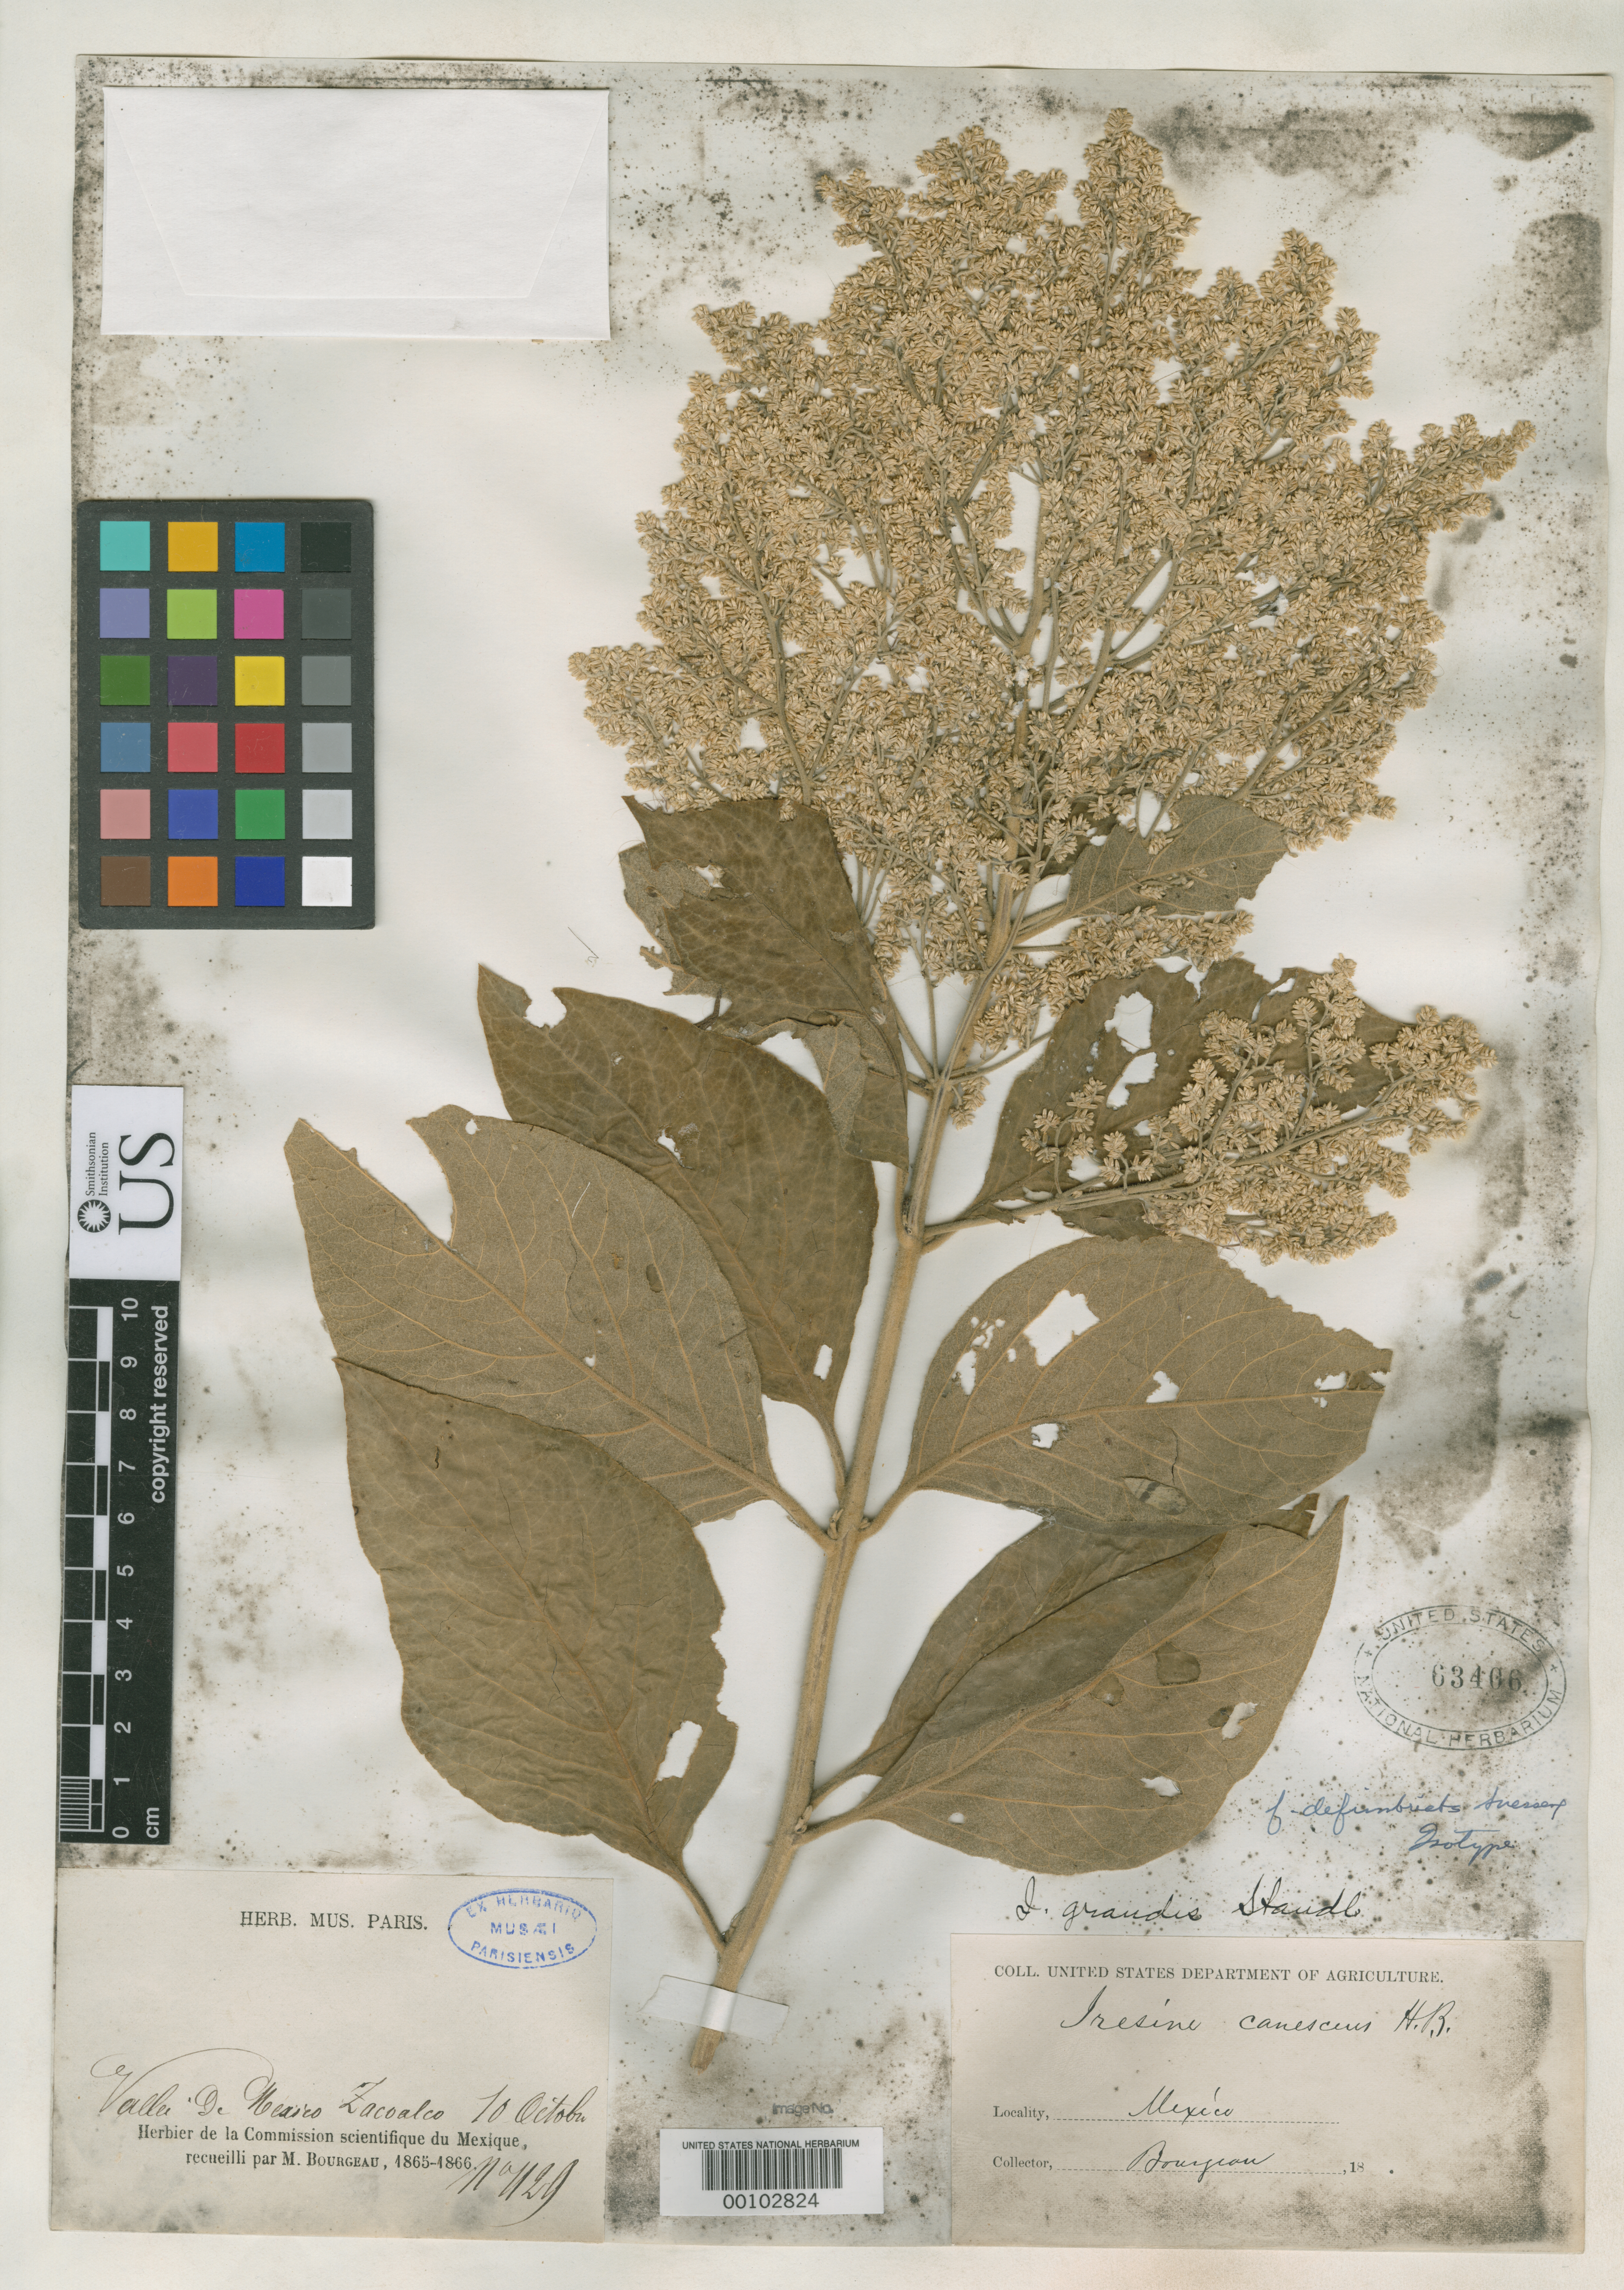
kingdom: Plantae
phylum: Tracheophyta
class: Magnoliopsida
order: Caryophyllales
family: Amaranthaceae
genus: Iresine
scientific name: Iresine grandis f. defimbriata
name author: Suess.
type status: Isotype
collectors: E. Bourgeau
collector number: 1129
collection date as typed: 1865 to -- --- 1866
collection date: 1865/1866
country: Mexico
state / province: Jalisco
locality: Tal von Zacoalco. [Valley of Zacoalco.]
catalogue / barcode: US 63406